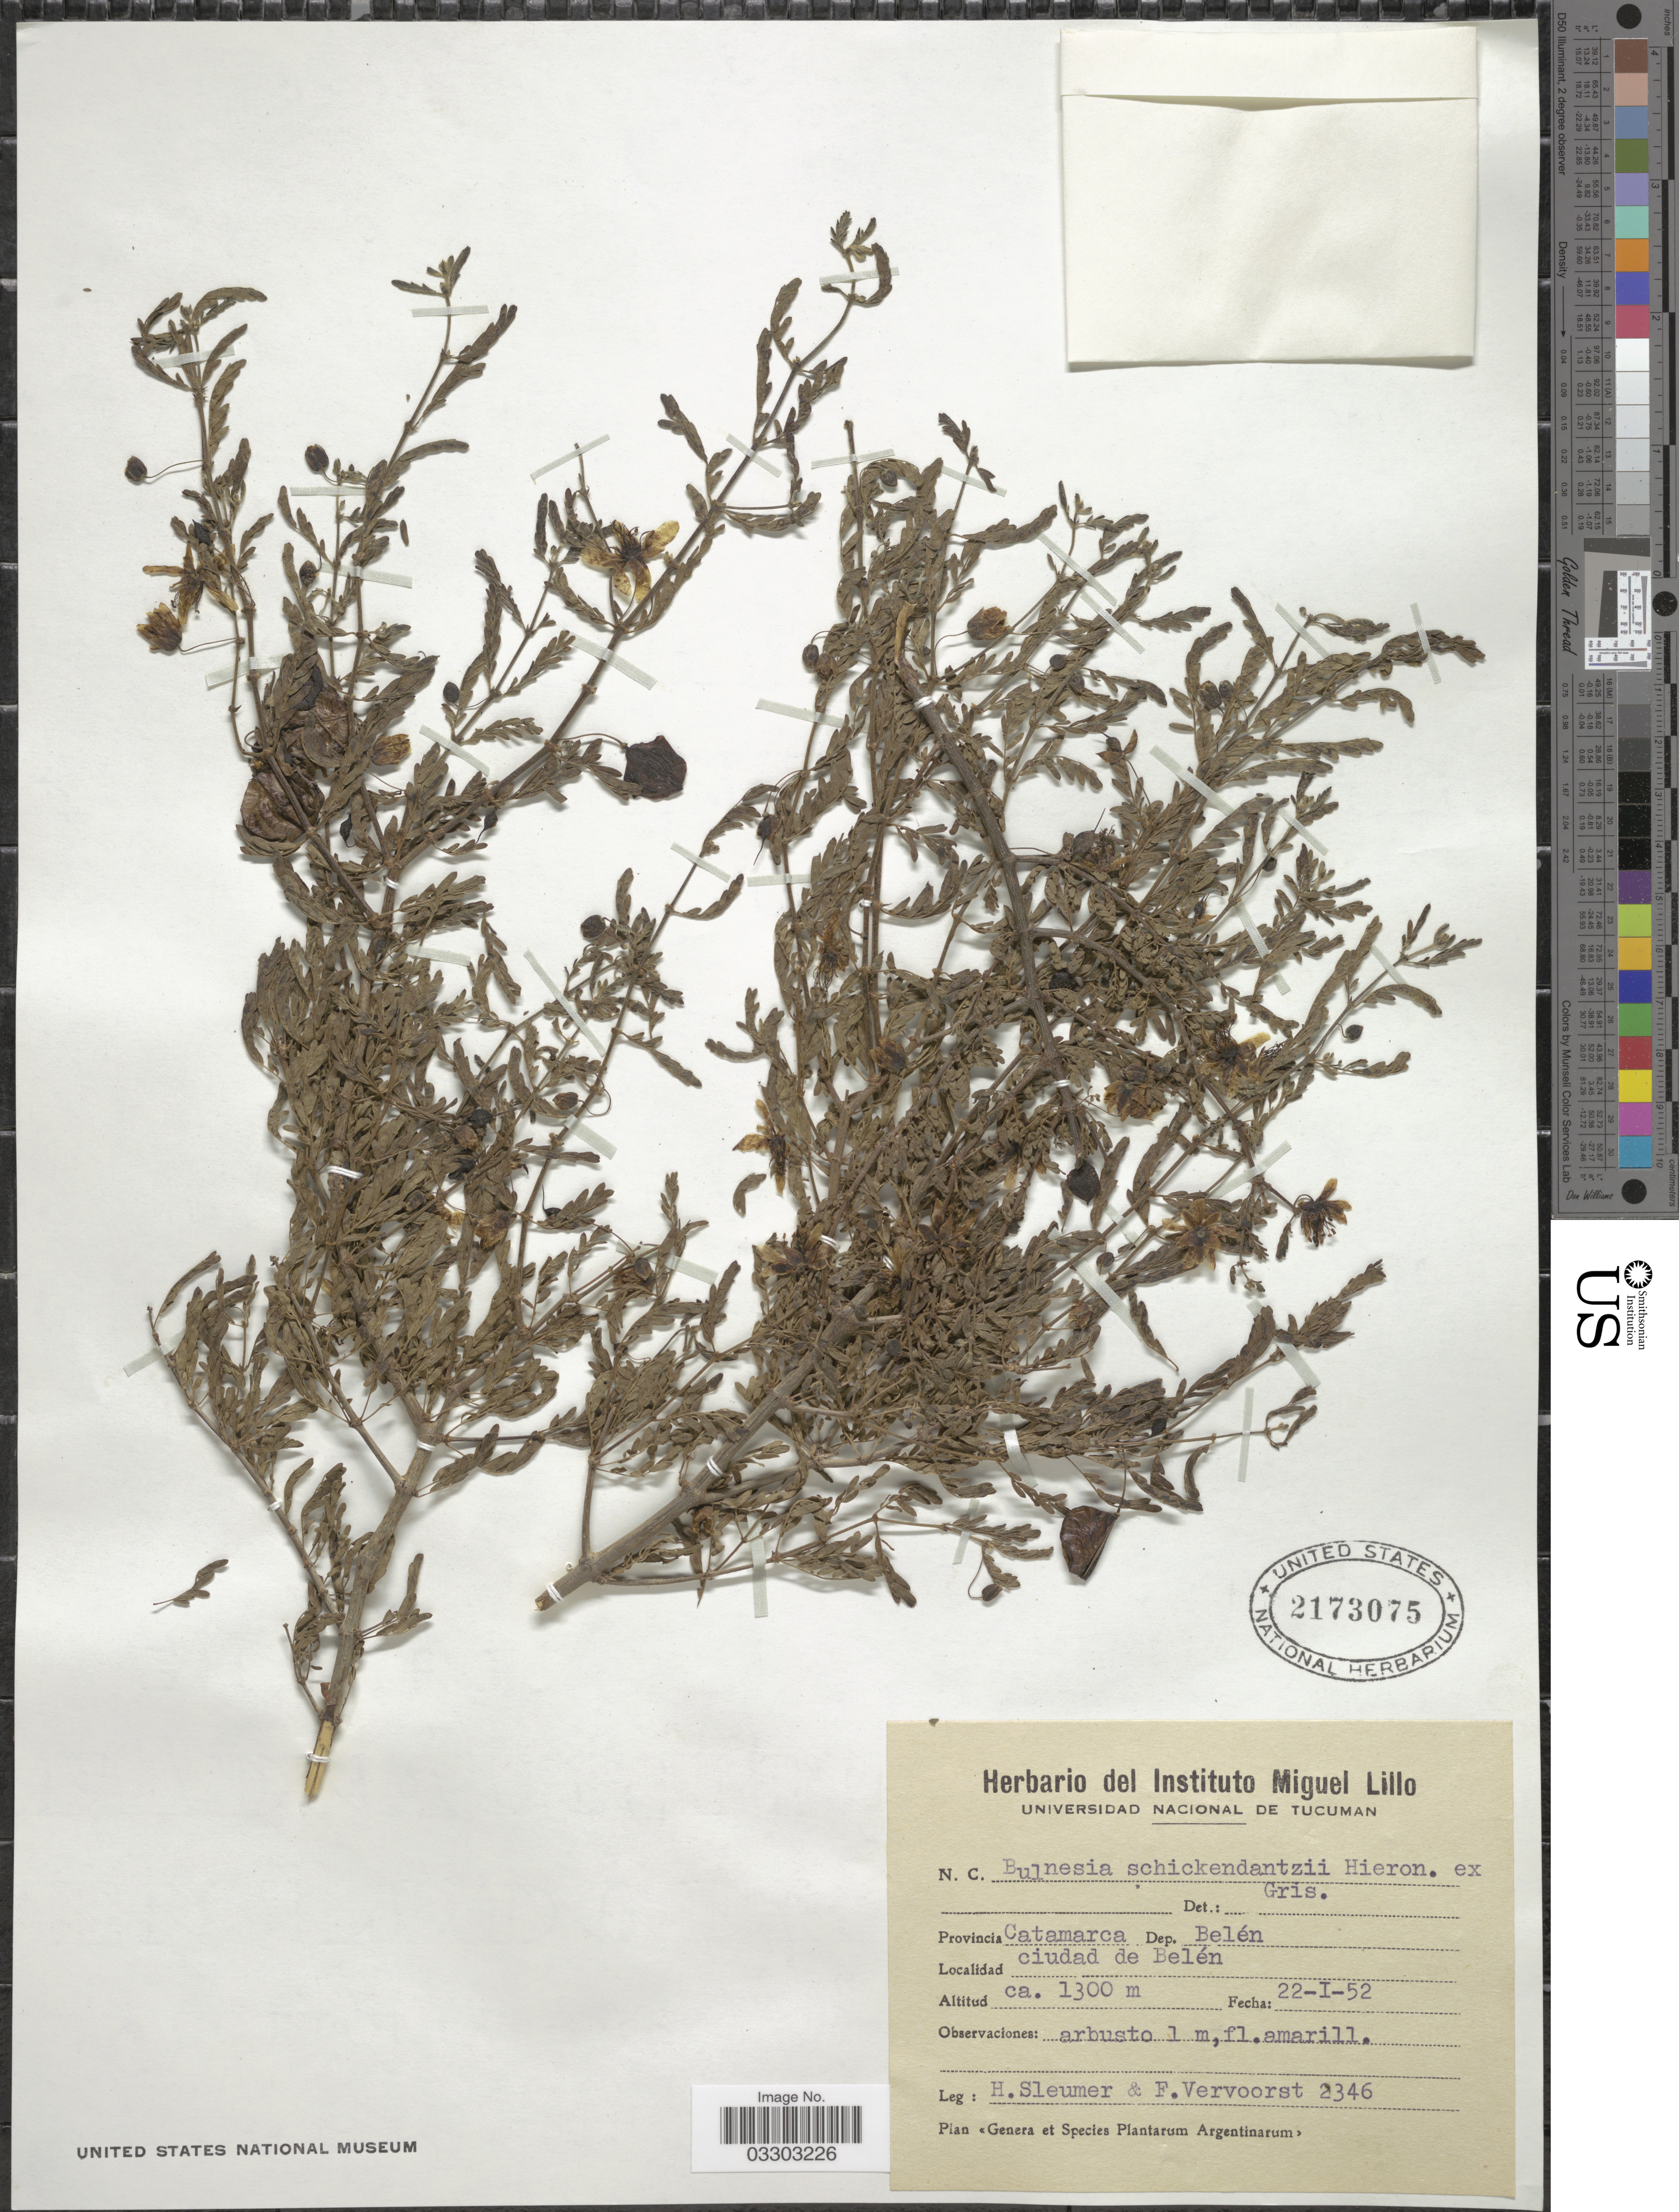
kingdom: Plantae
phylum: Tracheophyta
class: Magnoliopsida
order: Zygophyllales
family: Zygophyllaceae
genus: Bulnesia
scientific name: Bulnesia schichendanzii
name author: Hieron. ex Griseb.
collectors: H. O. Sleumer & F. Vervoorst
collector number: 2346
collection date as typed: Transcribed d/m/y: 22/1/52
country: Argentina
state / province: Catamarca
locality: Dep. Belén ciudad de Belén.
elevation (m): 1300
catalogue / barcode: US 2173075